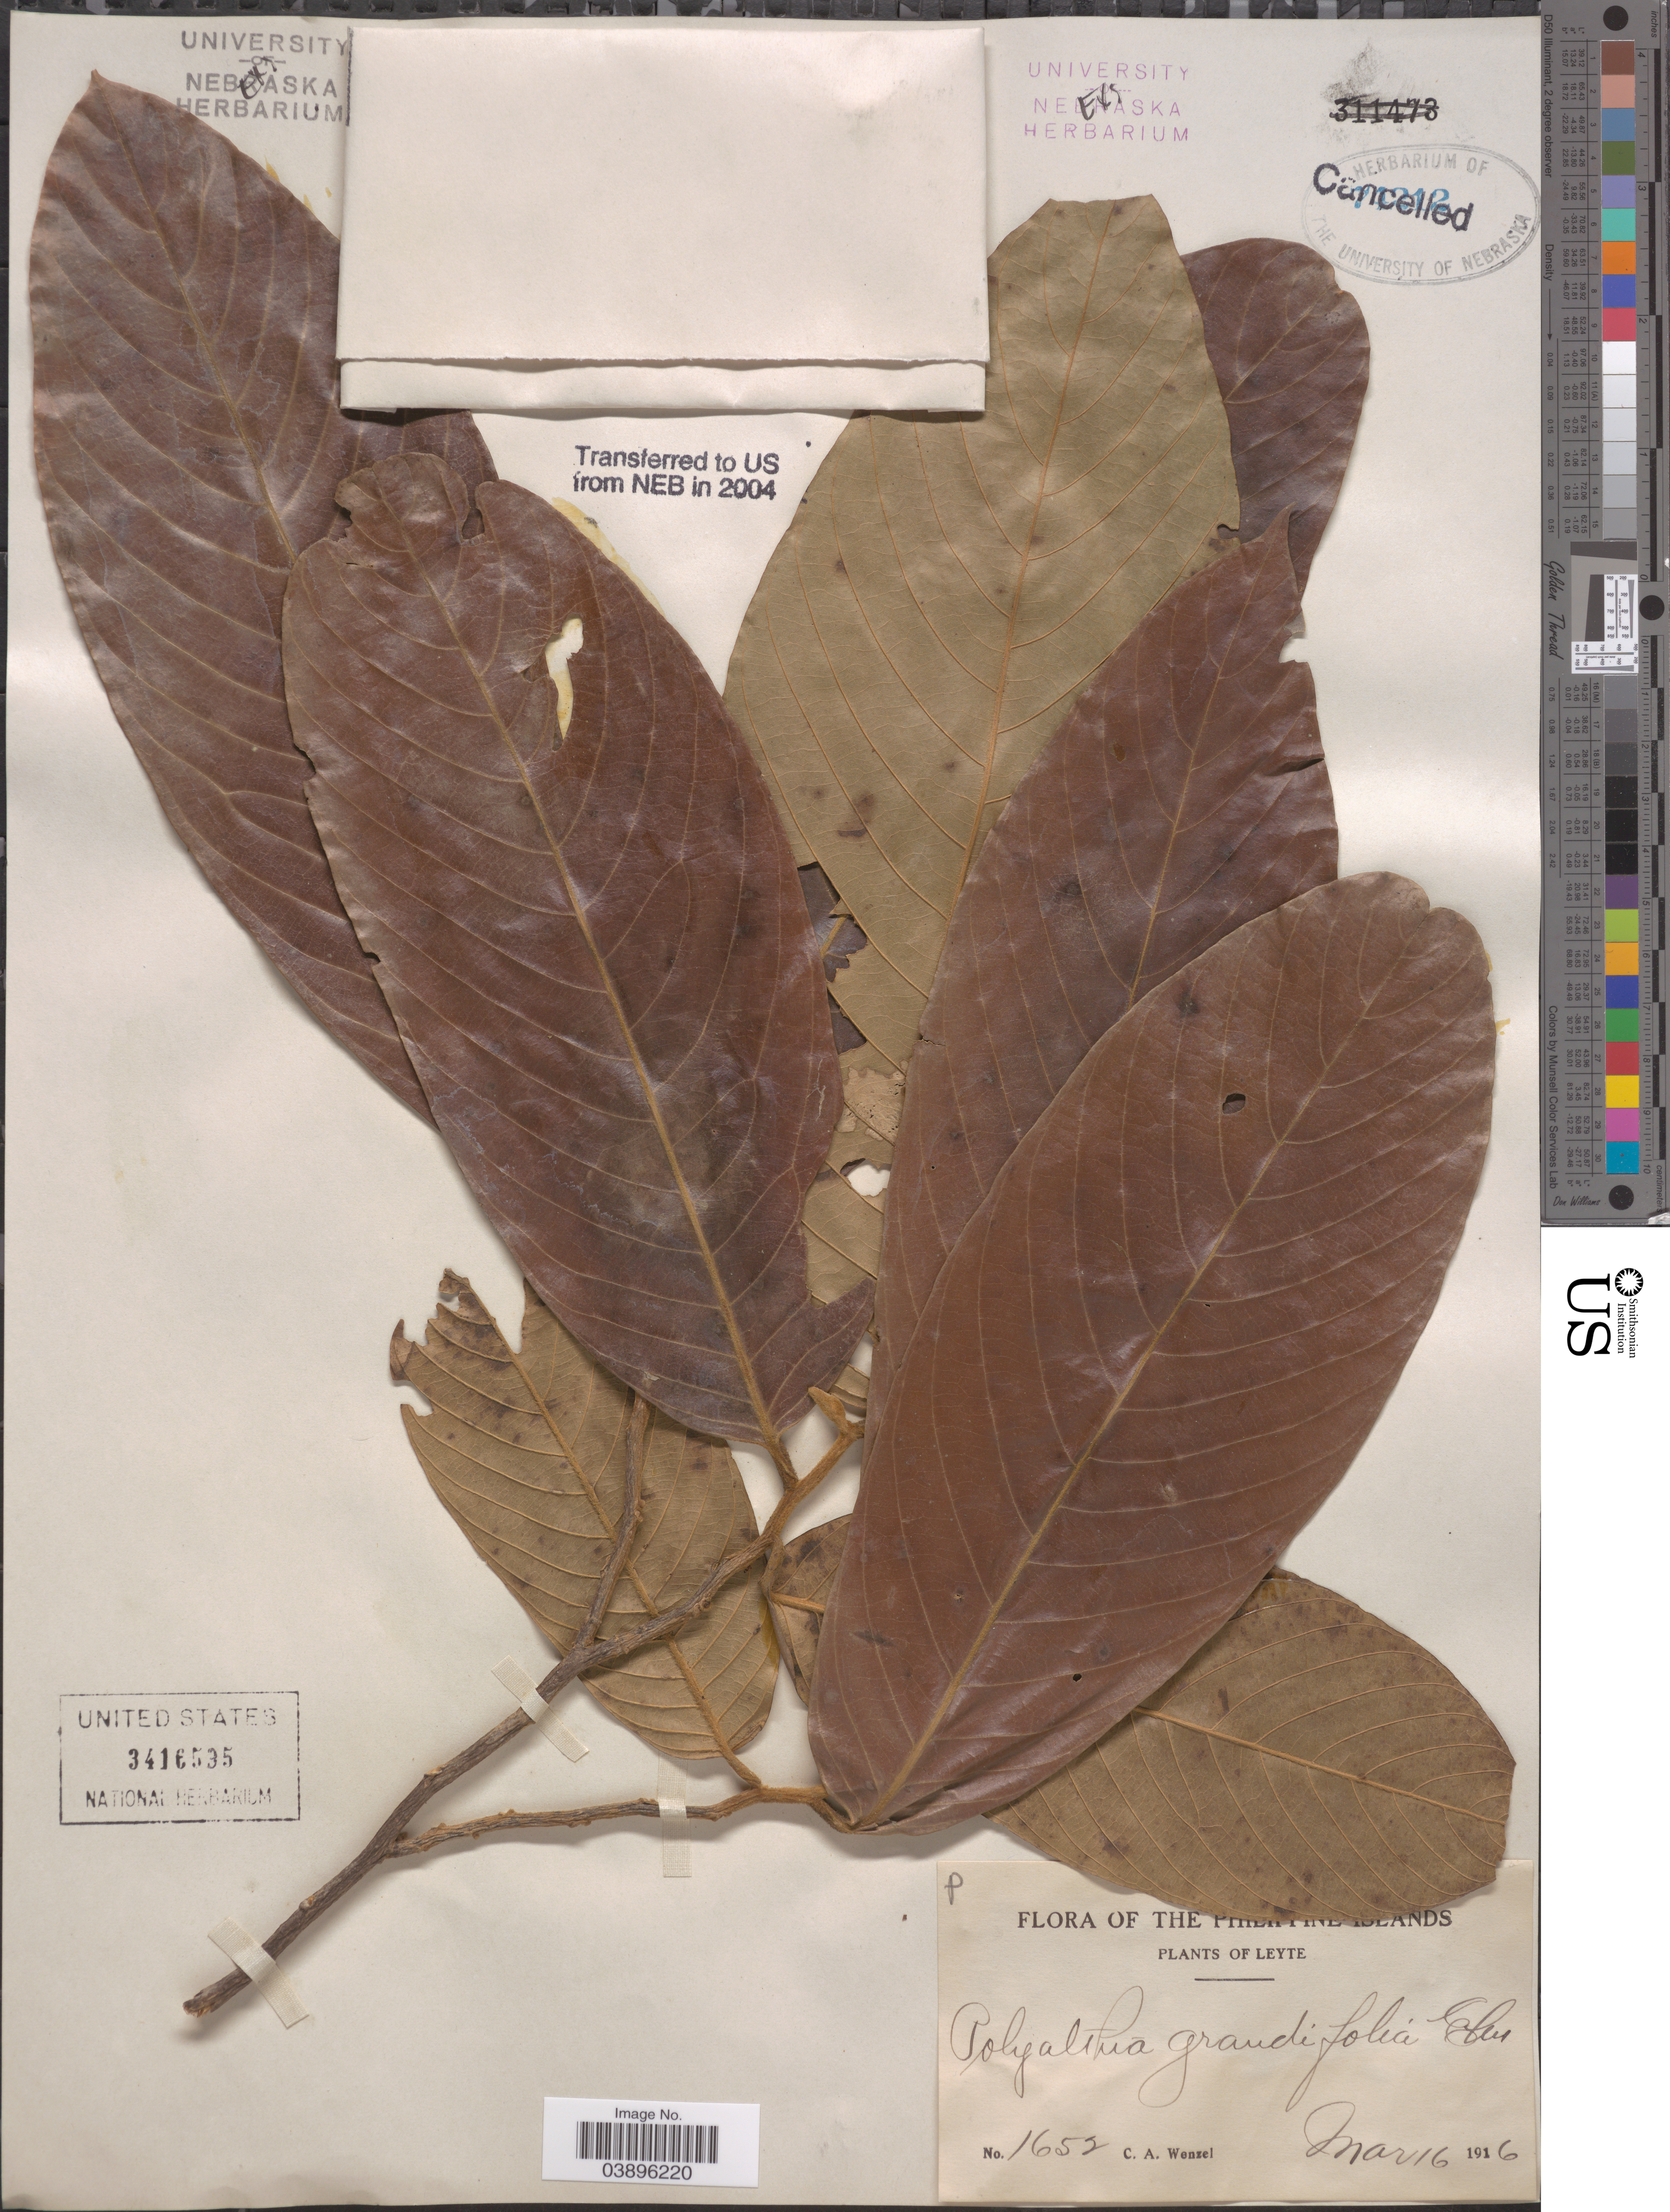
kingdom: Plantae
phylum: Tracheophyta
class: Magnoliopsida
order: Magnoliales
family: Annonaceae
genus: Polyalthia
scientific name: Polyalthia grandifolia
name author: Elmer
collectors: C. Wenzel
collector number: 1652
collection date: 1916-03-16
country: Philippines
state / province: Eastern Visayas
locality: Leyte.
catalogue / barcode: US 3416535